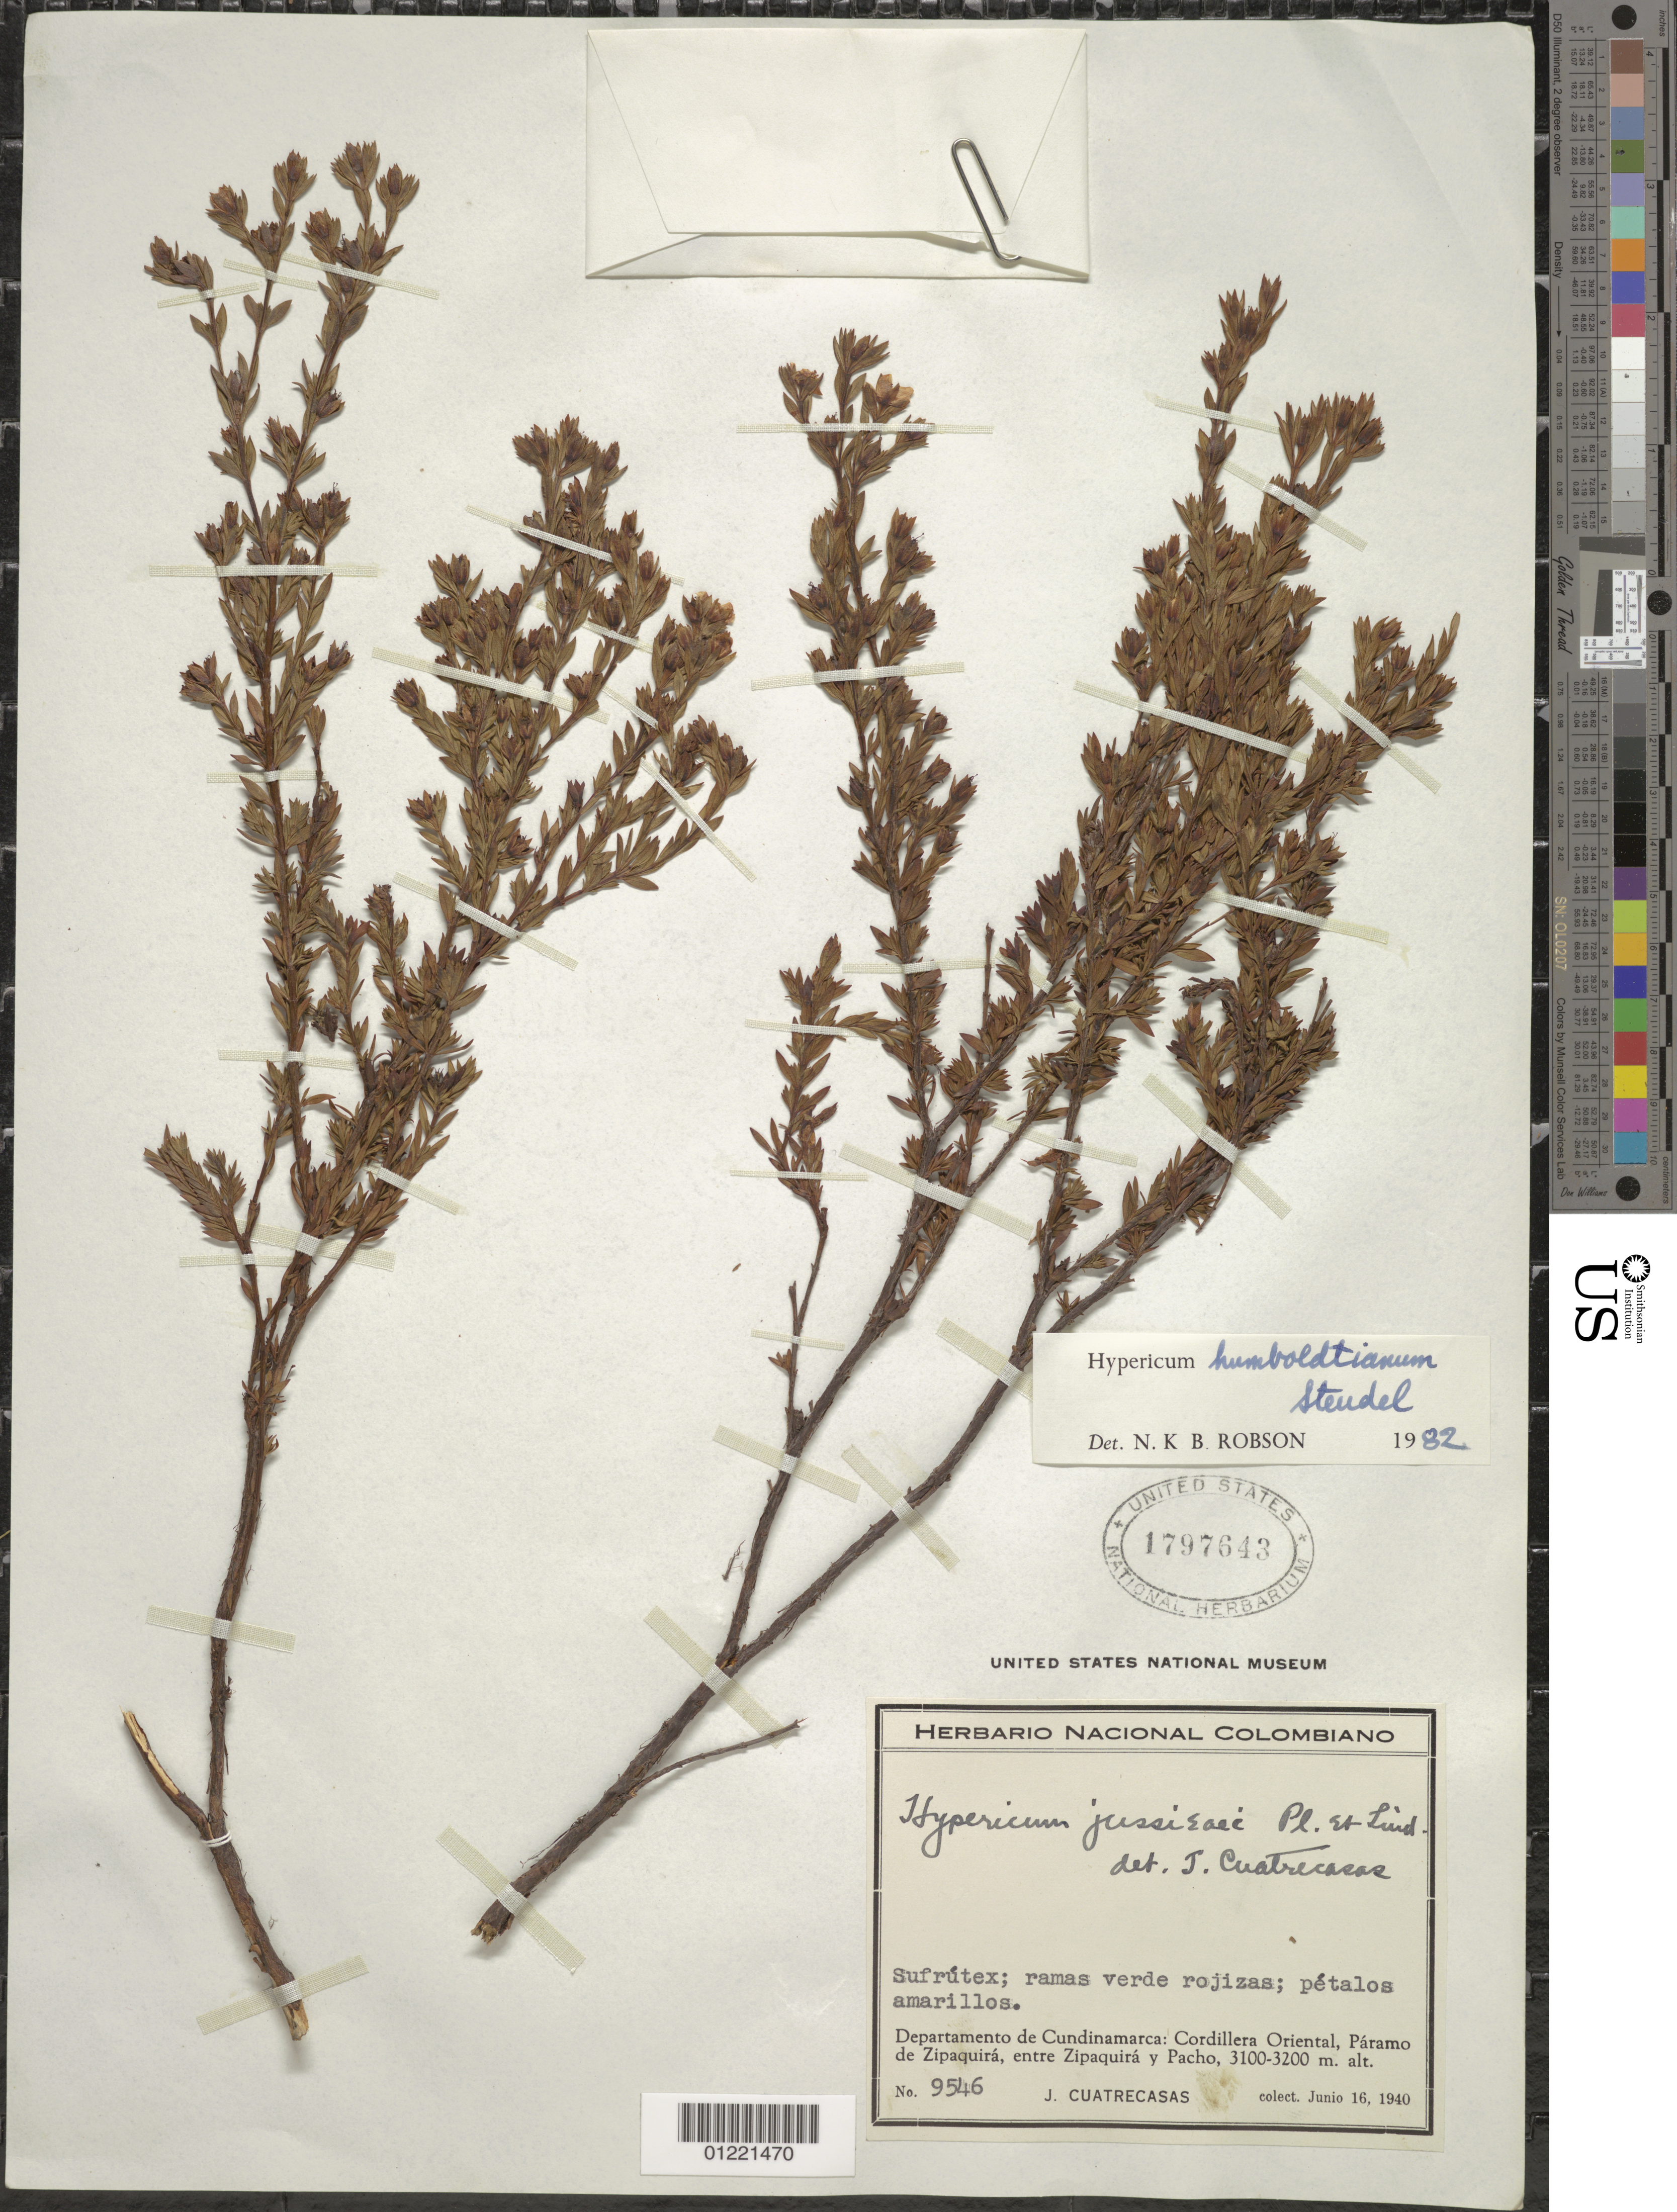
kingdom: Plantae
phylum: Tracheophyta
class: Magnoliopsida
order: Malpighiales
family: Hypericaceae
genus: Hypericum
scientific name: Hypericum humboldtianum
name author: Steud.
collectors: J. Cuatrecasas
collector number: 9546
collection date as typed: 16 Jun 1940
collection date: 1940-06-16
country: Colombia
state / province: Cundinamarca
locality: Cordillera Oriental, Páramo de Zipaquira, entre Zipaquira y Pacho.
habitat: paramo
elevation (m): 3100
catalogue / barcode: US 1797643